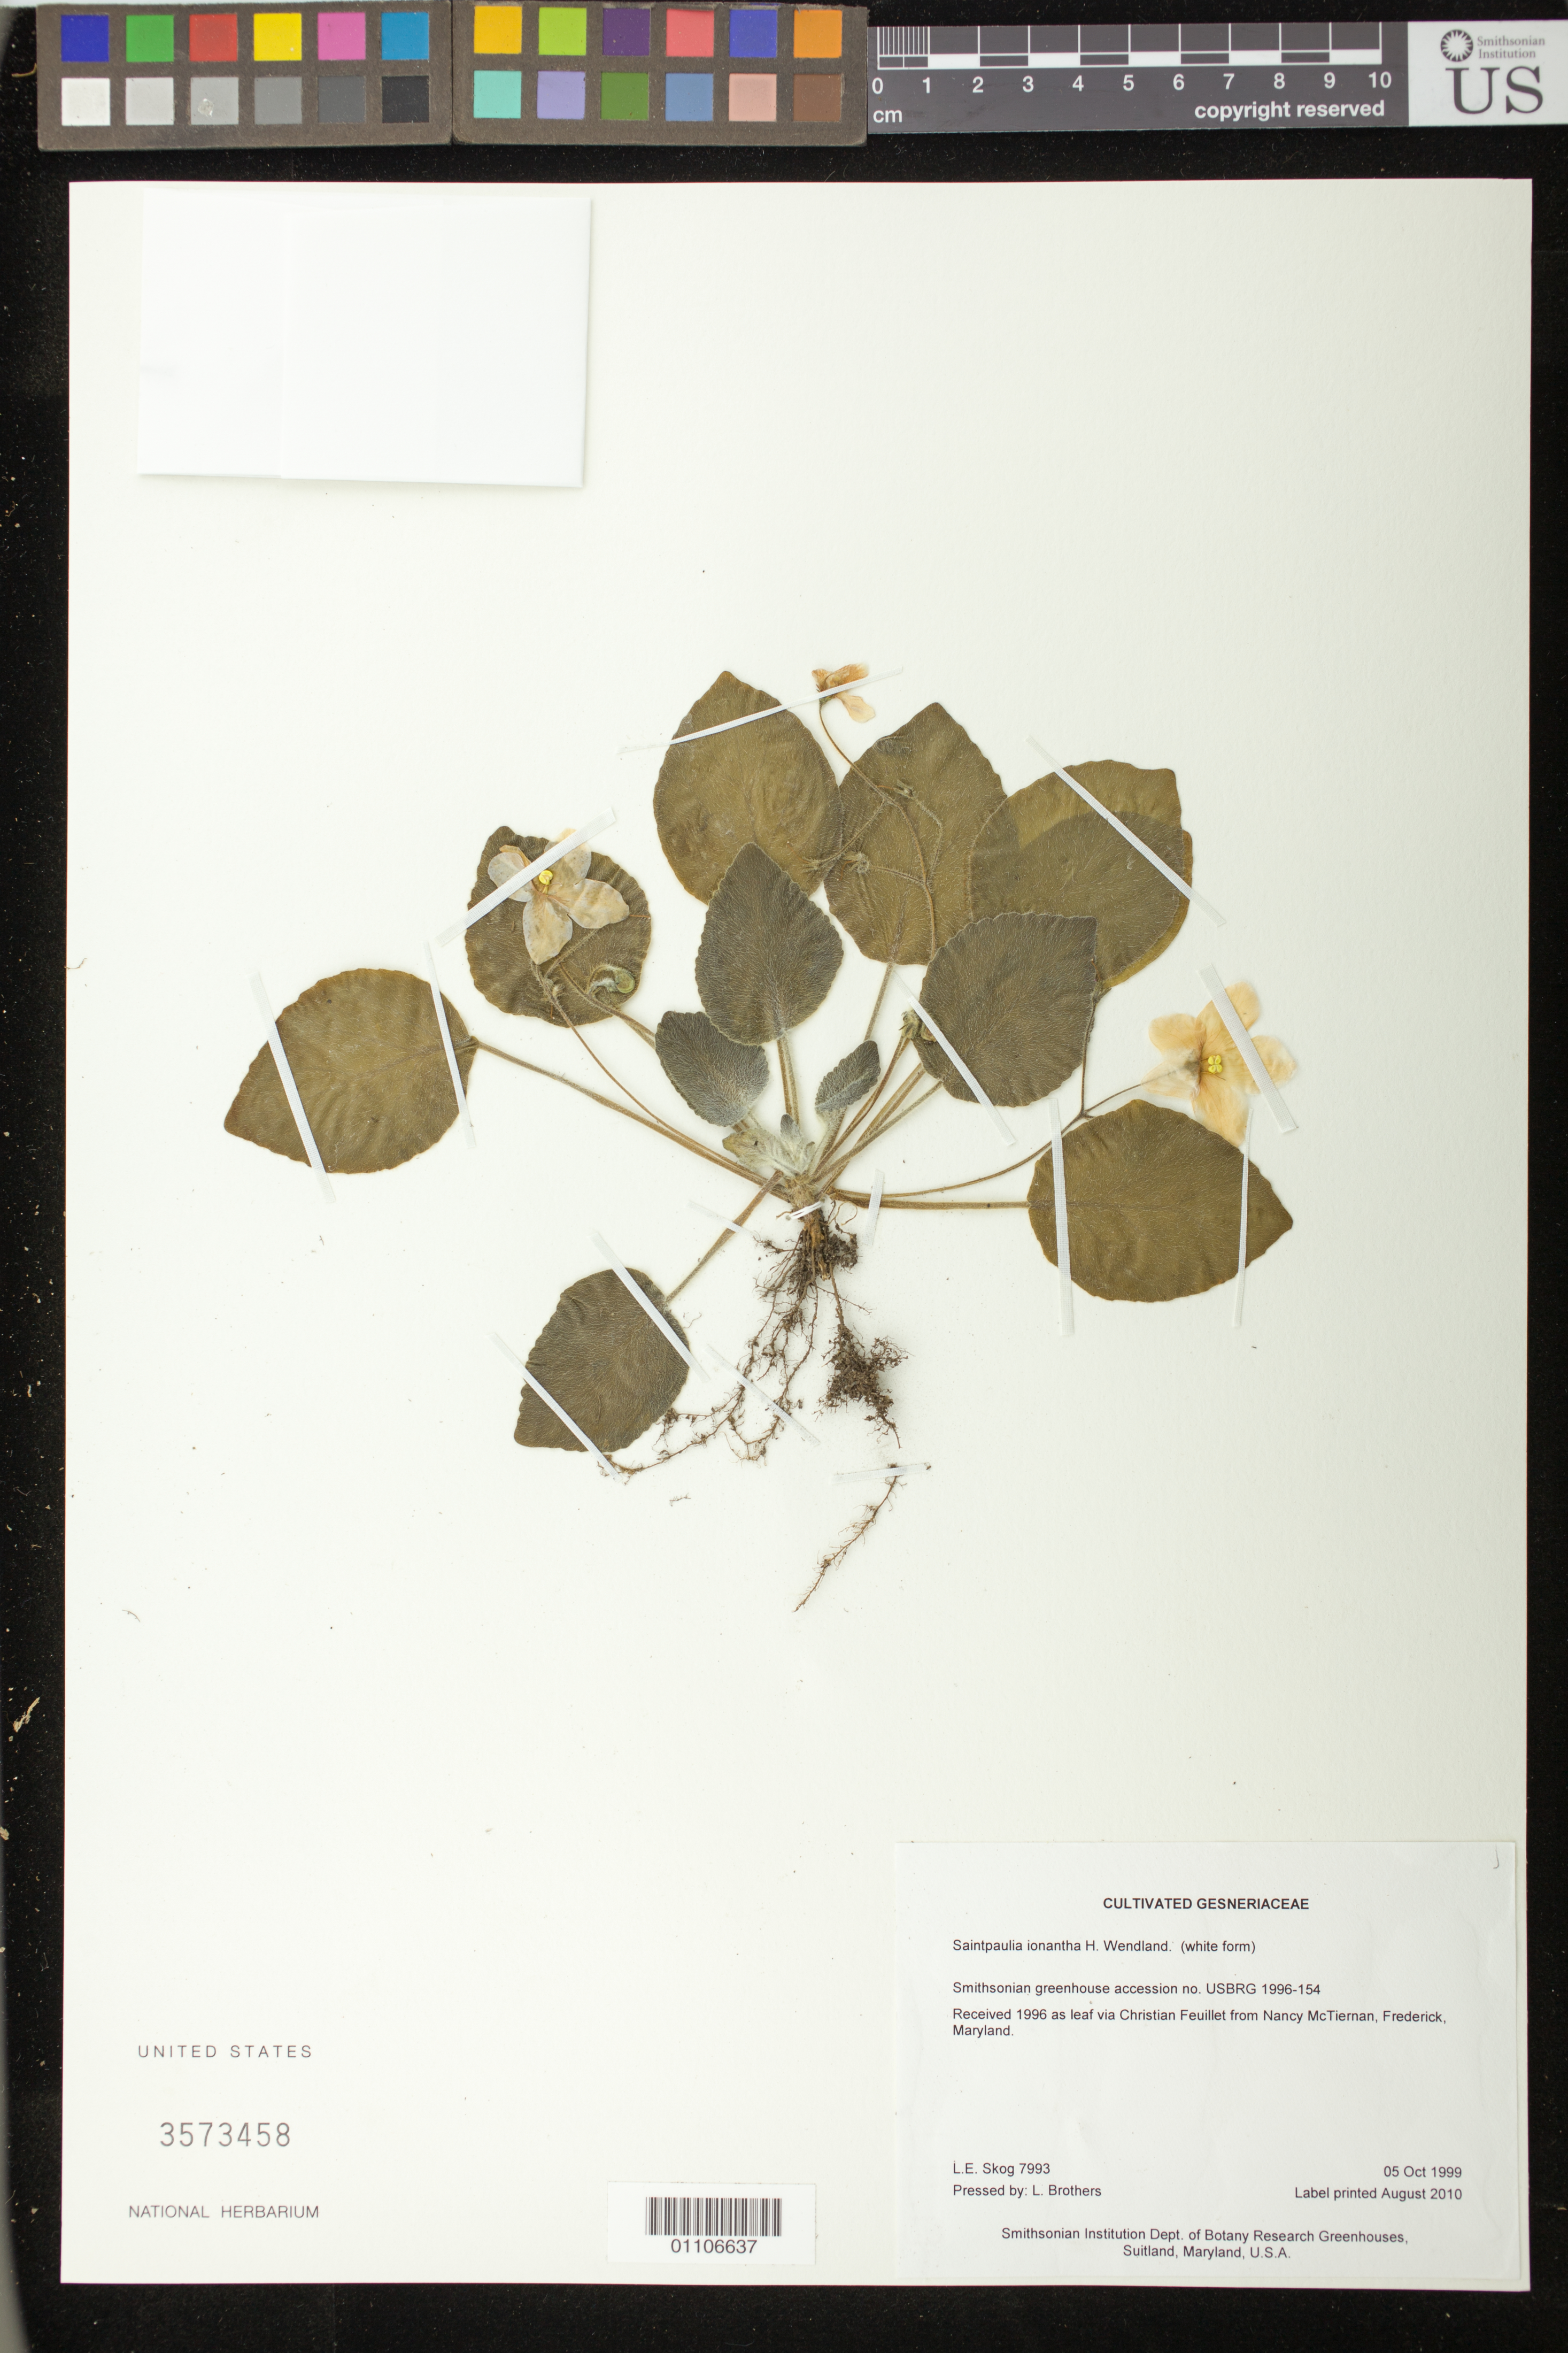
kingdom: Plantae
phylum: Tracheophyta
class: Magnoliopsida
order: Lamiales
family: Gesneriaceae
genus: Streptocarpus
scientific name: Streptocarpus ionanthus subsp. grandifolius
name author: (B.L. Burtt) Christenh.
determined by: Skog, Laurence E.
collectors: L. E. Skog & L. Brothers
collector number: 7993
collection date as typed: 05 Oct 1999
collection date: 1999-10-05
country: United States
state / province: Maryland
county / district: Prince George's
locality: Smithsonian Institution Dept. of Botany Research Greenhouses, Suitland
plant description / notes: Received 1996 as leaf via Christian Feuillet from Nancy McTiernan, Frederick, Maryland.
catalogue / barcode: US 3573458